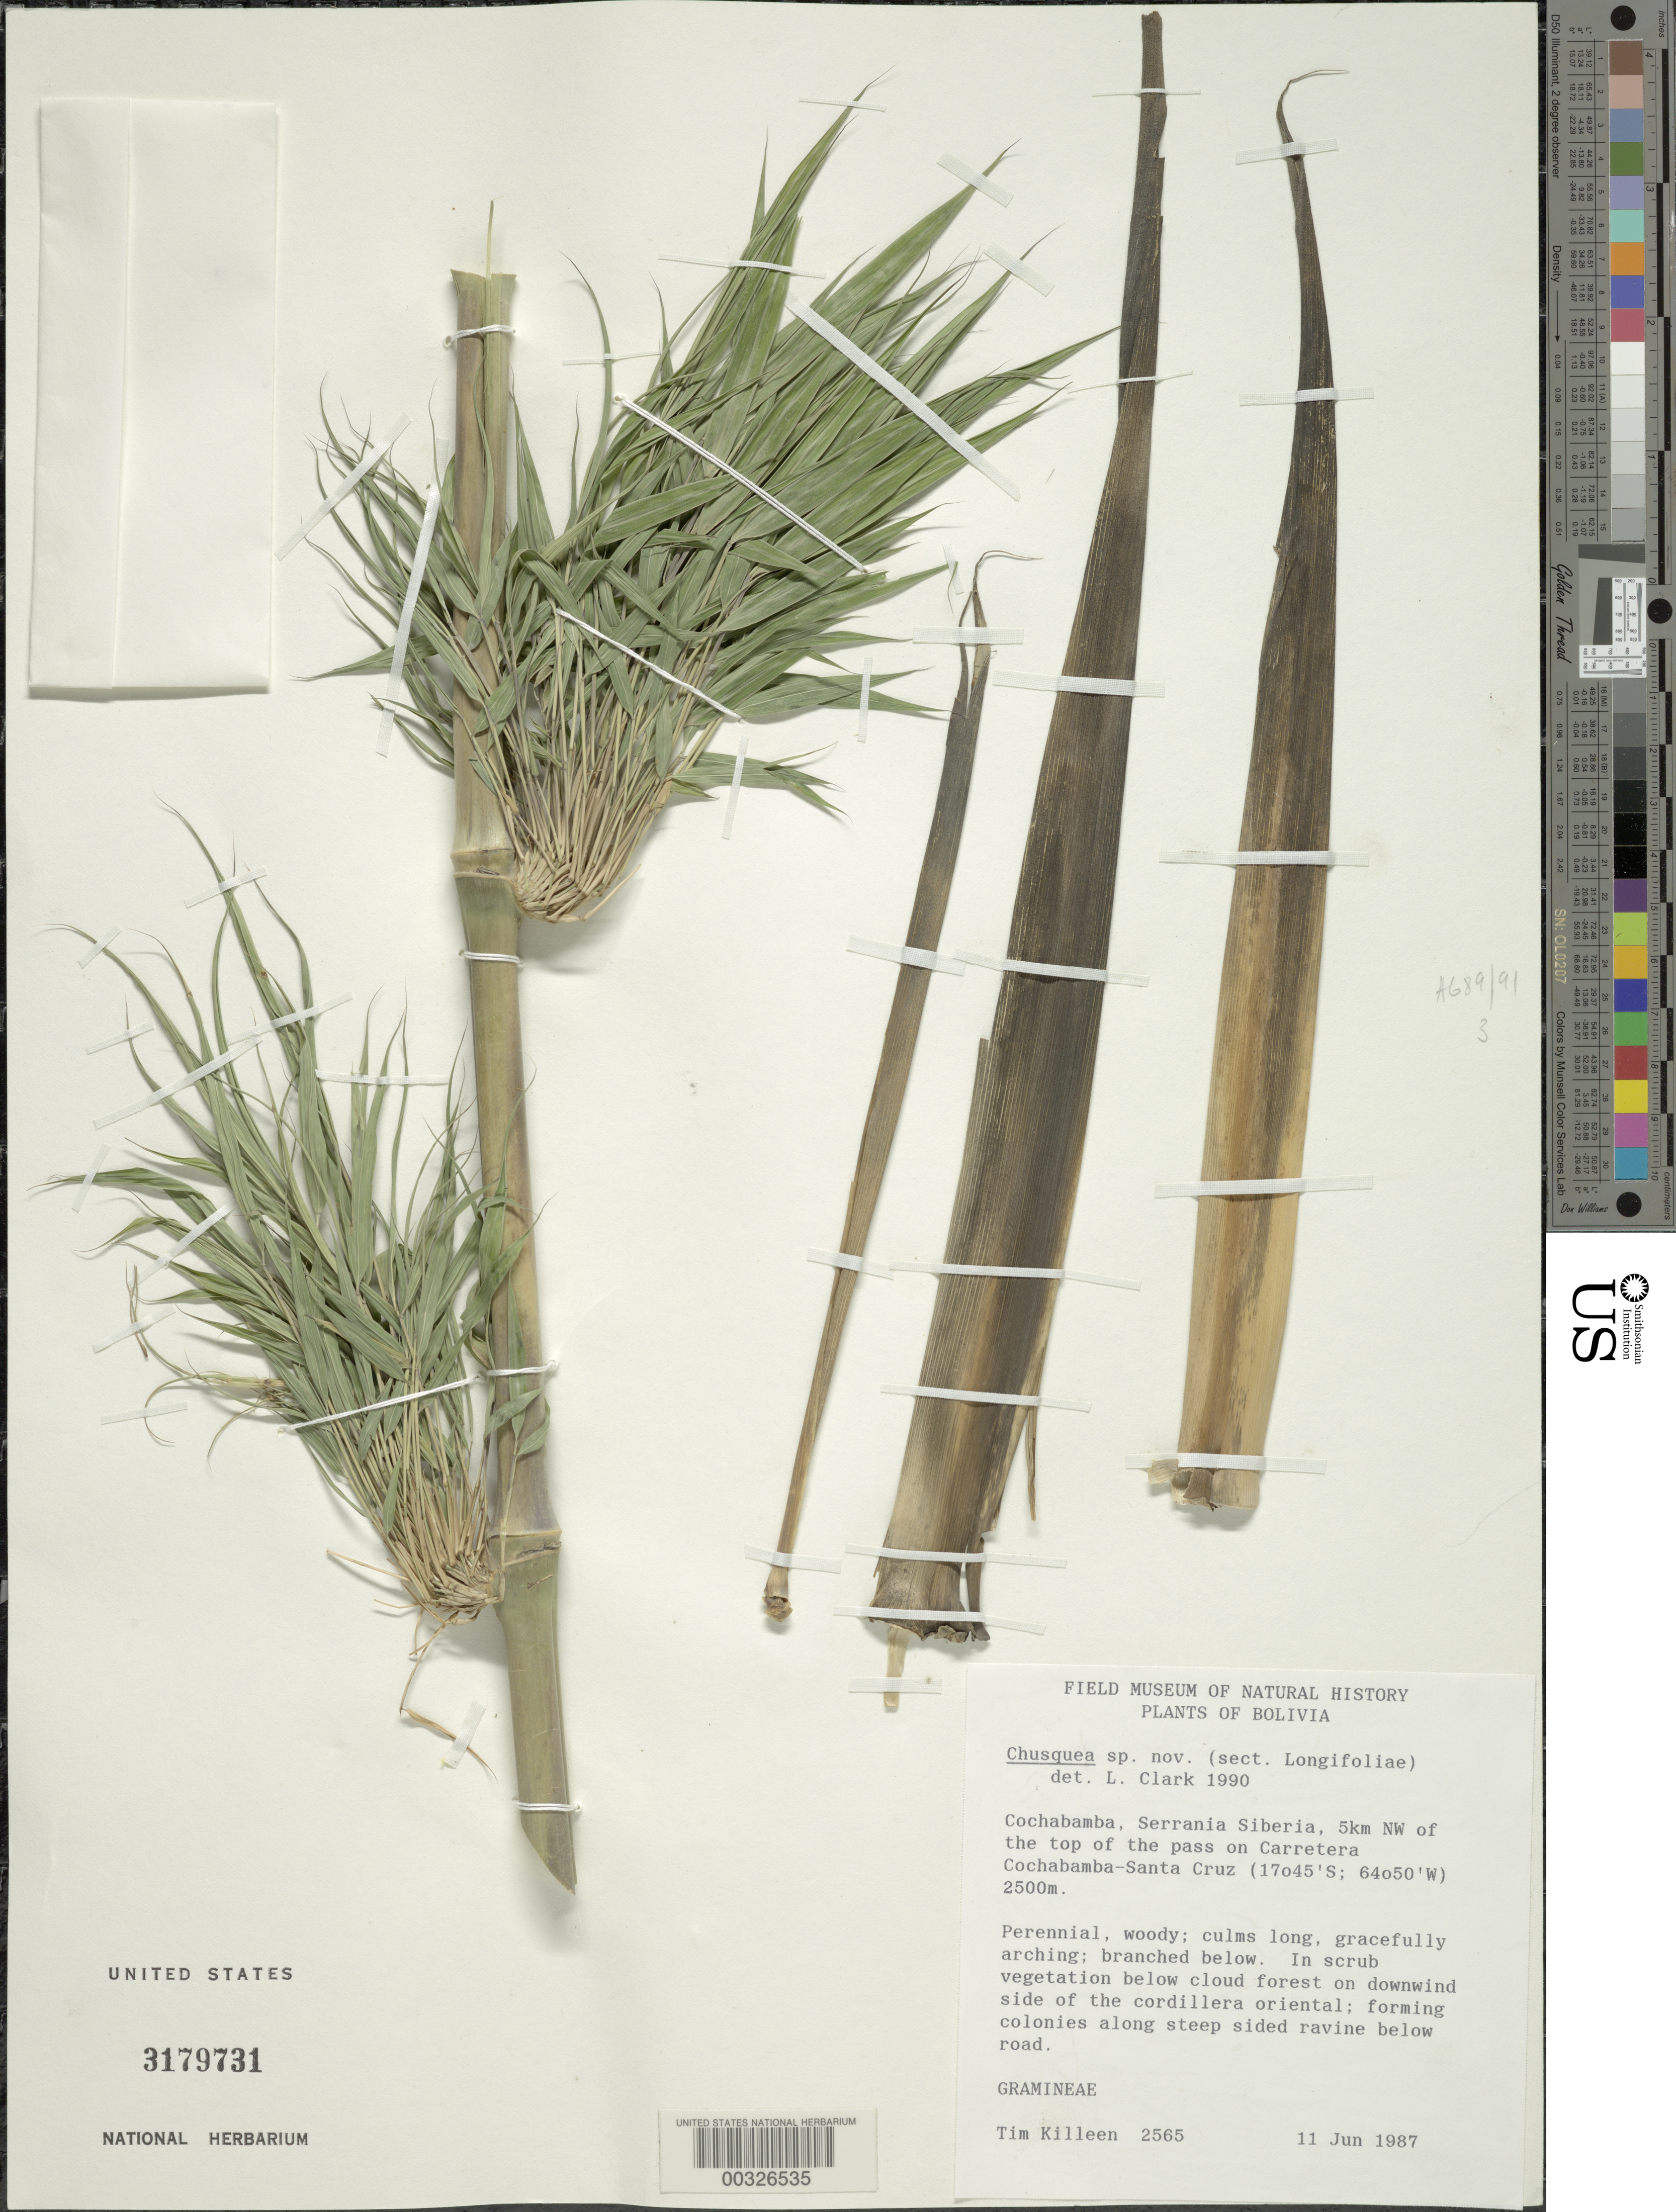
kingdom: Plantae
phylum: Tracheophyta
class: Liliopsida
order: Poales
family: Poaceae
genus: Chusquea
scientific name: Chusquea sp.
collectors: T. Killeen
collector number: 2565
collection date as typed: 11 Jun 1987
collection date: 1987-06-11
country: Bolivia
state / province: Cochabamba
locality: Serrania Siberia, 5 km NW oftop of Pass on Cochabamba-Santa Cruz road; below cloud forest on downwind side of cord. Oriental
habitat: Along steep sided ravine below road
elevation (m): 2500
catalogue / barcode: US 3179731